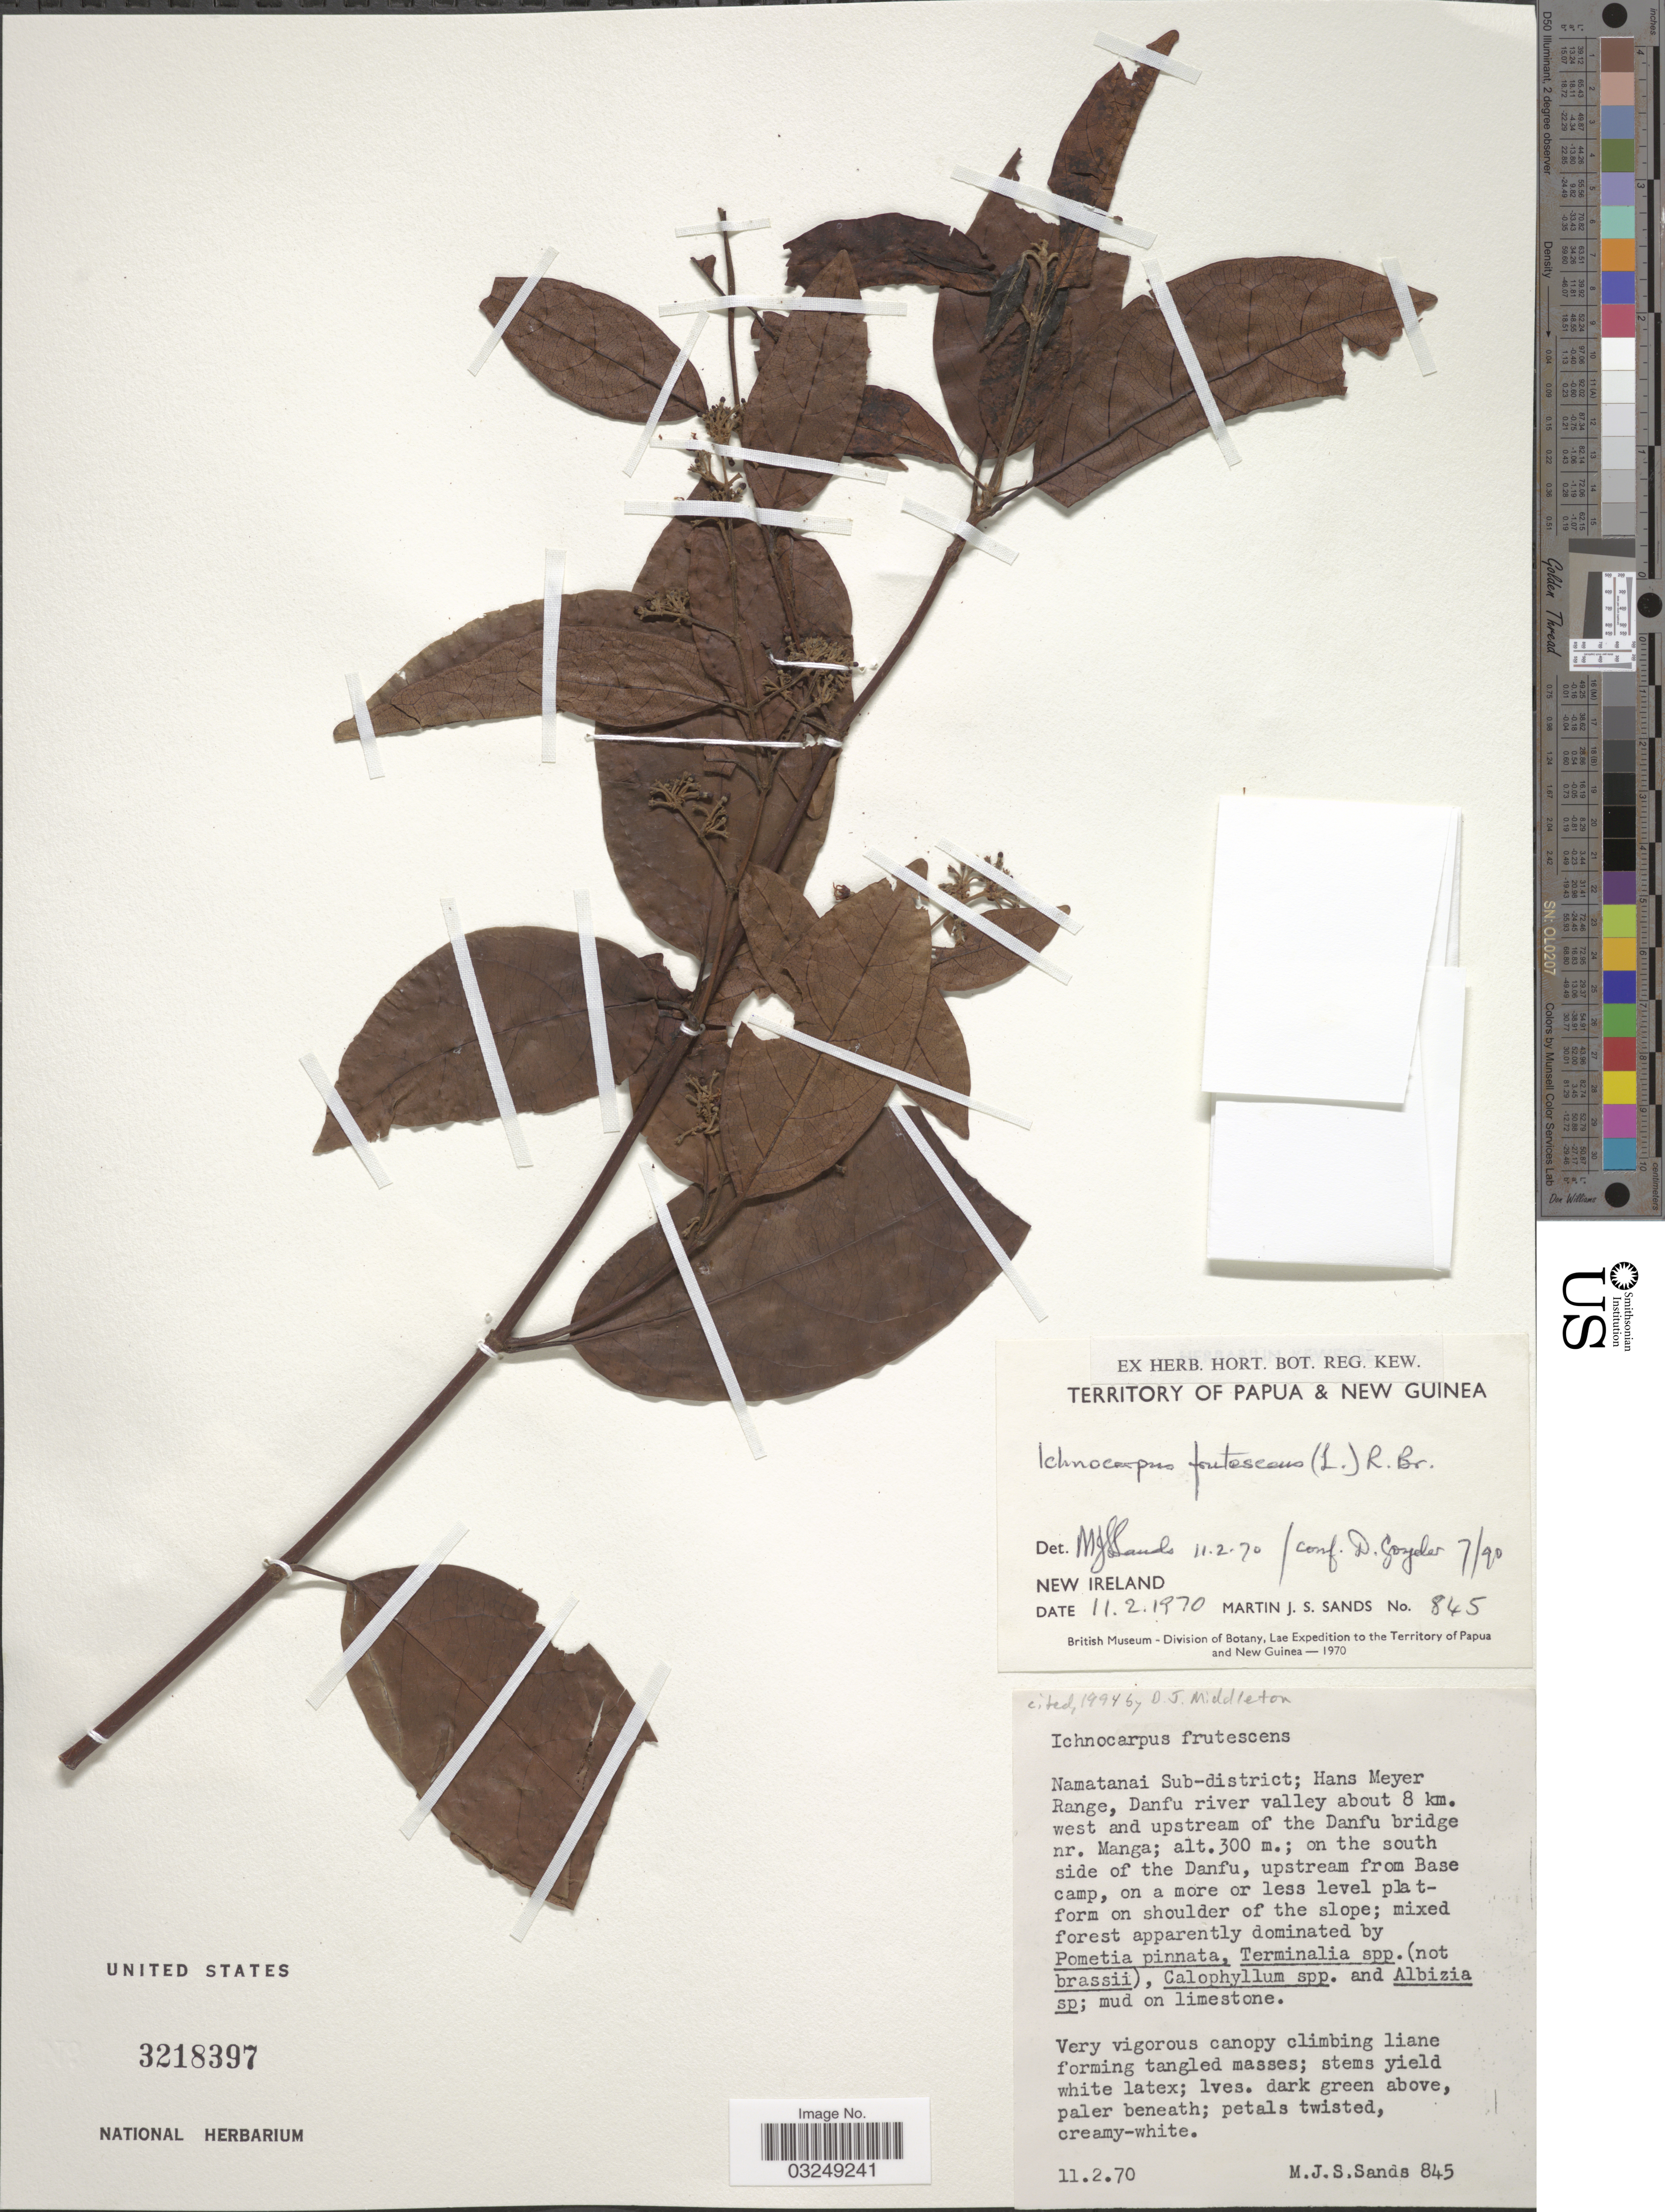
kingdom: Plantae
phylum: Tracheophyta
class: Magnoliopsida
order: Gentianales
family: Apocynaceae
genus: Ichnocarpus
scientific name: Ichnocarpus frutescens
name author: (L.) W.T. Aiton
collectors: M. Sands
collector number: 845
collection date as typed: Transcribed d/m/y: 11/2/70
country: Papua New Guinea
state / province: New Ireland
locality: Territory of Papua & New Guinea. Namatanai Sub-district; Hans Meyer Range, Danfu river valley about 8 km. west and upstream of the Danfu bridge nr. Manga; on the south side of the Danfu, upstream from Base camp.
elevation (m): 300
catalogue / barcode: US 3218397